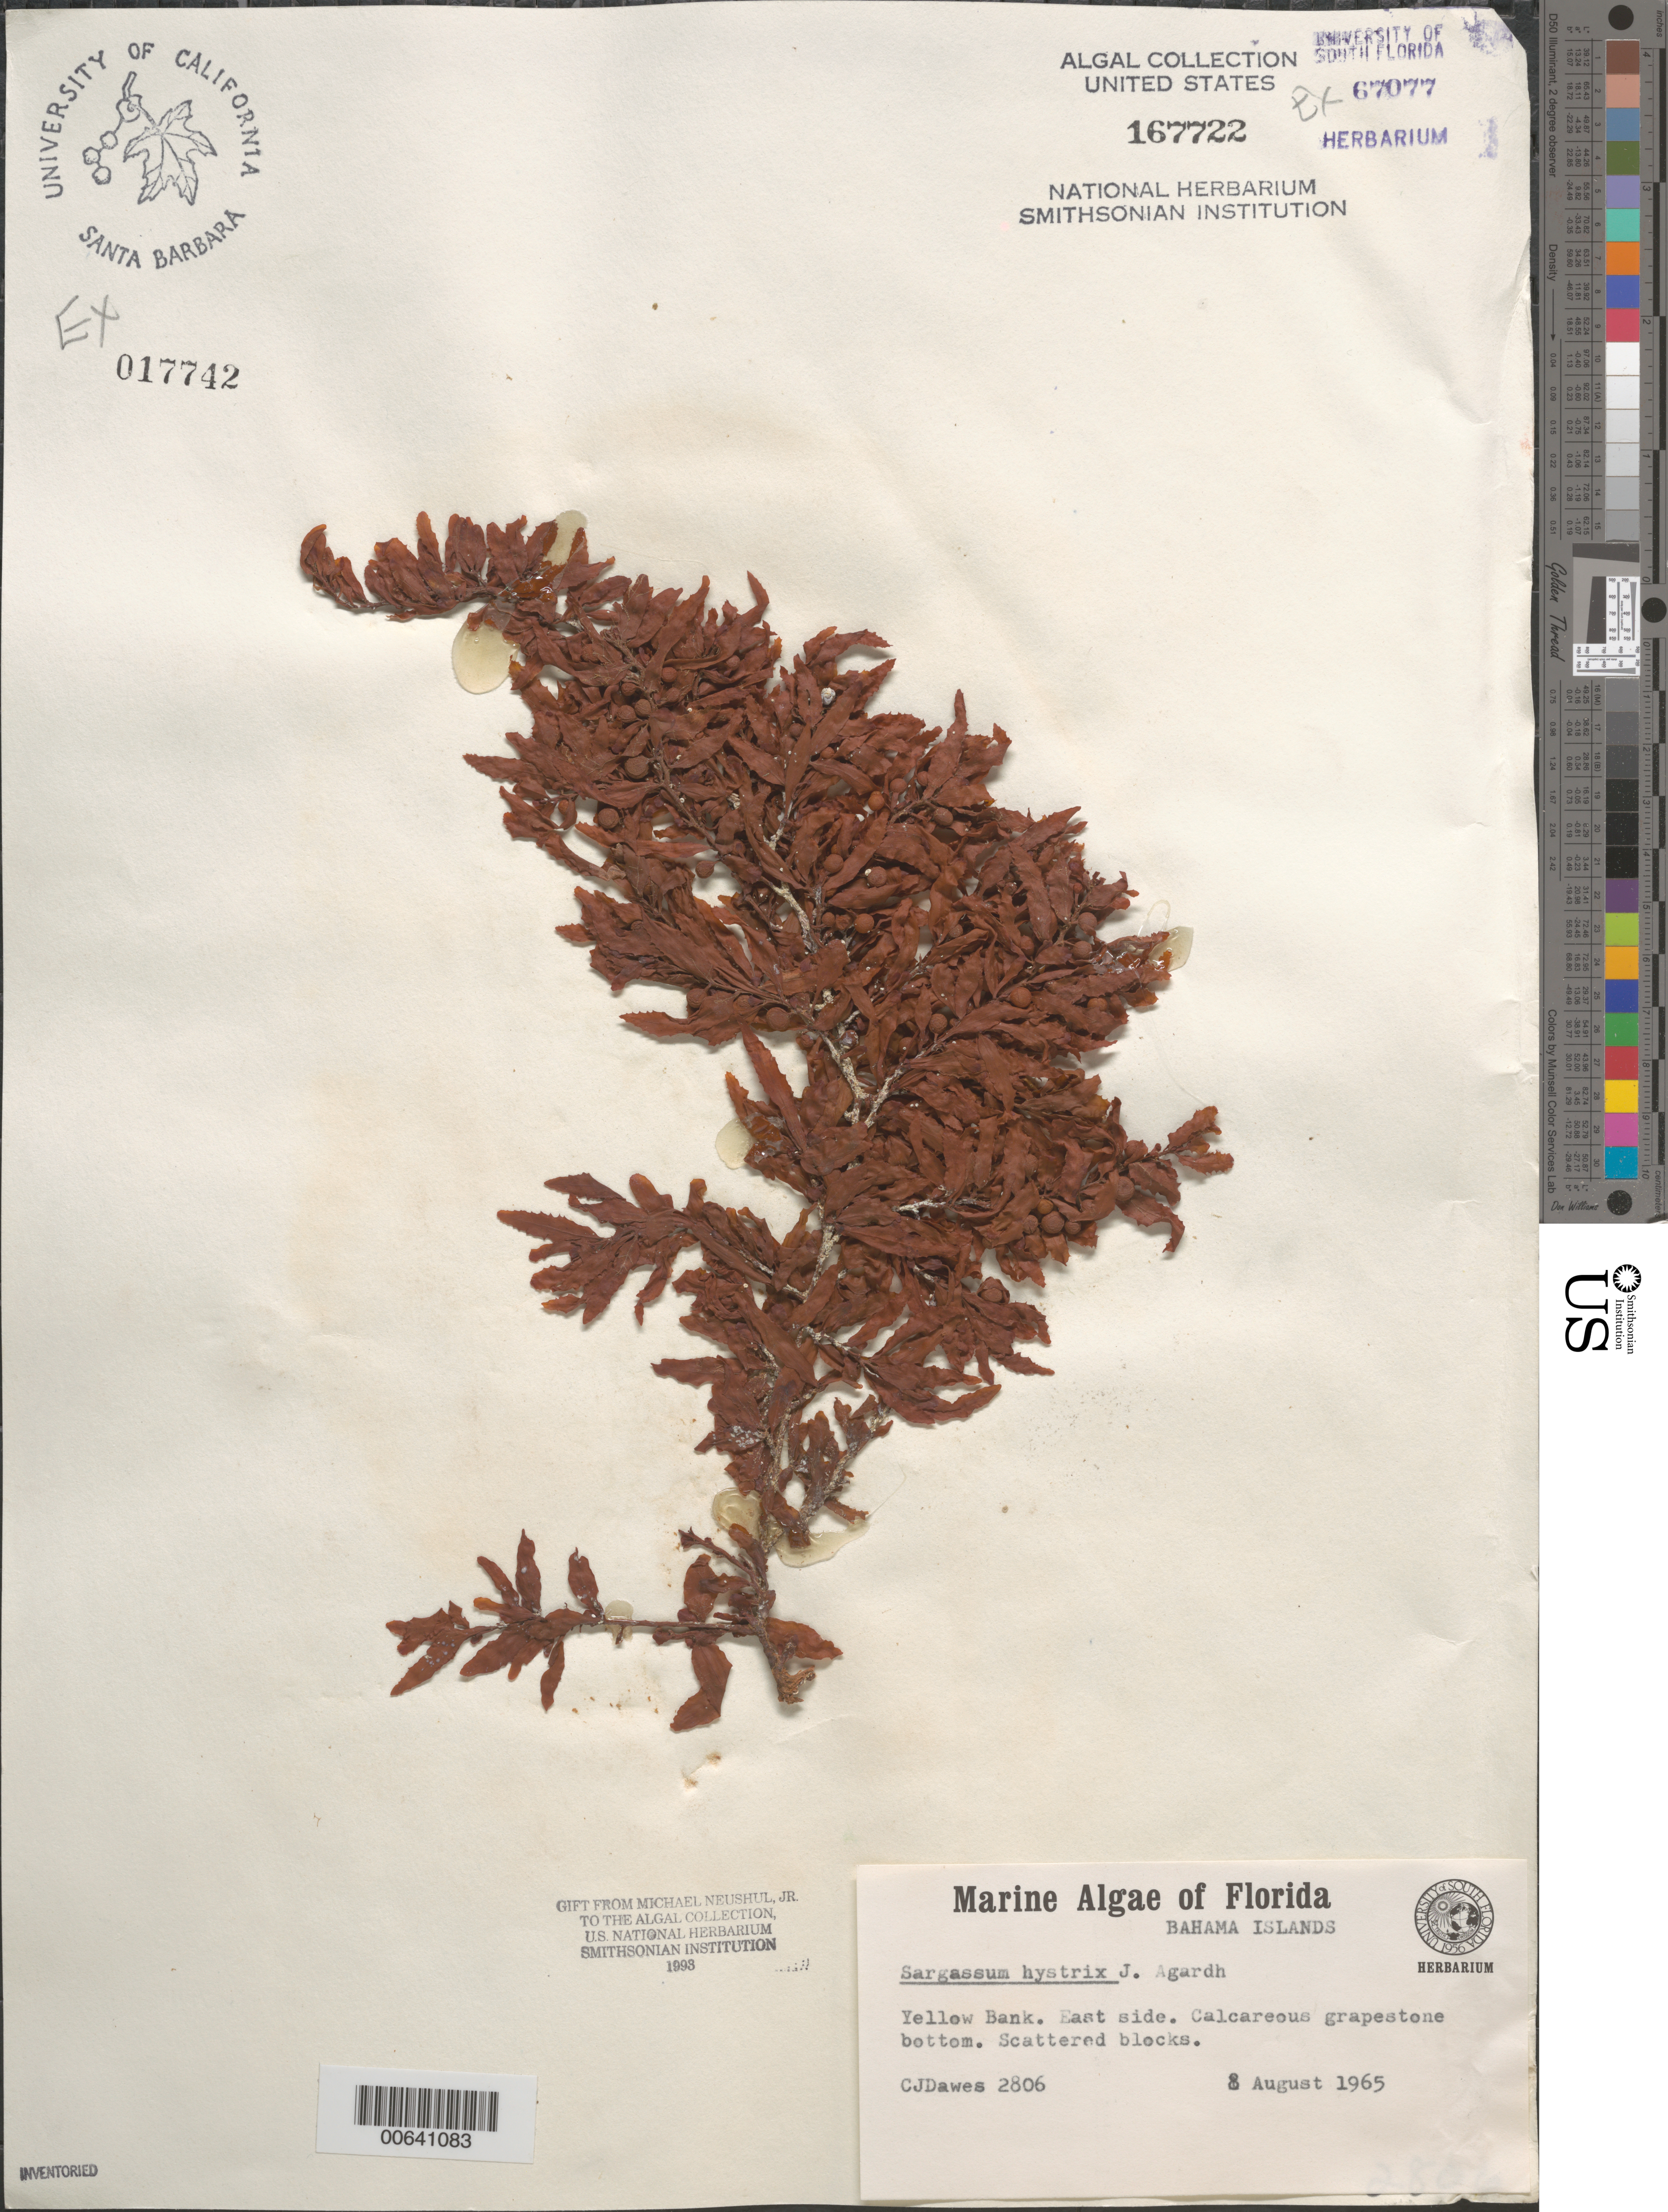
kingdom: Chromista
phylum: Ochrophyta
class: Phaeophyceae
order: Fucales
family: Sargassaceae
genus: Sargassum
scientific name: Sargassum hystrix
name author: J. Agardh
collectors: C. Dawes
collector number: CJD 2806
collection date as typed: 08 Aug 1965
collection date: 1965-08-08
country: Bahamas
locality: Yellow Bank, east edge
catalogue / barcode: US 167722